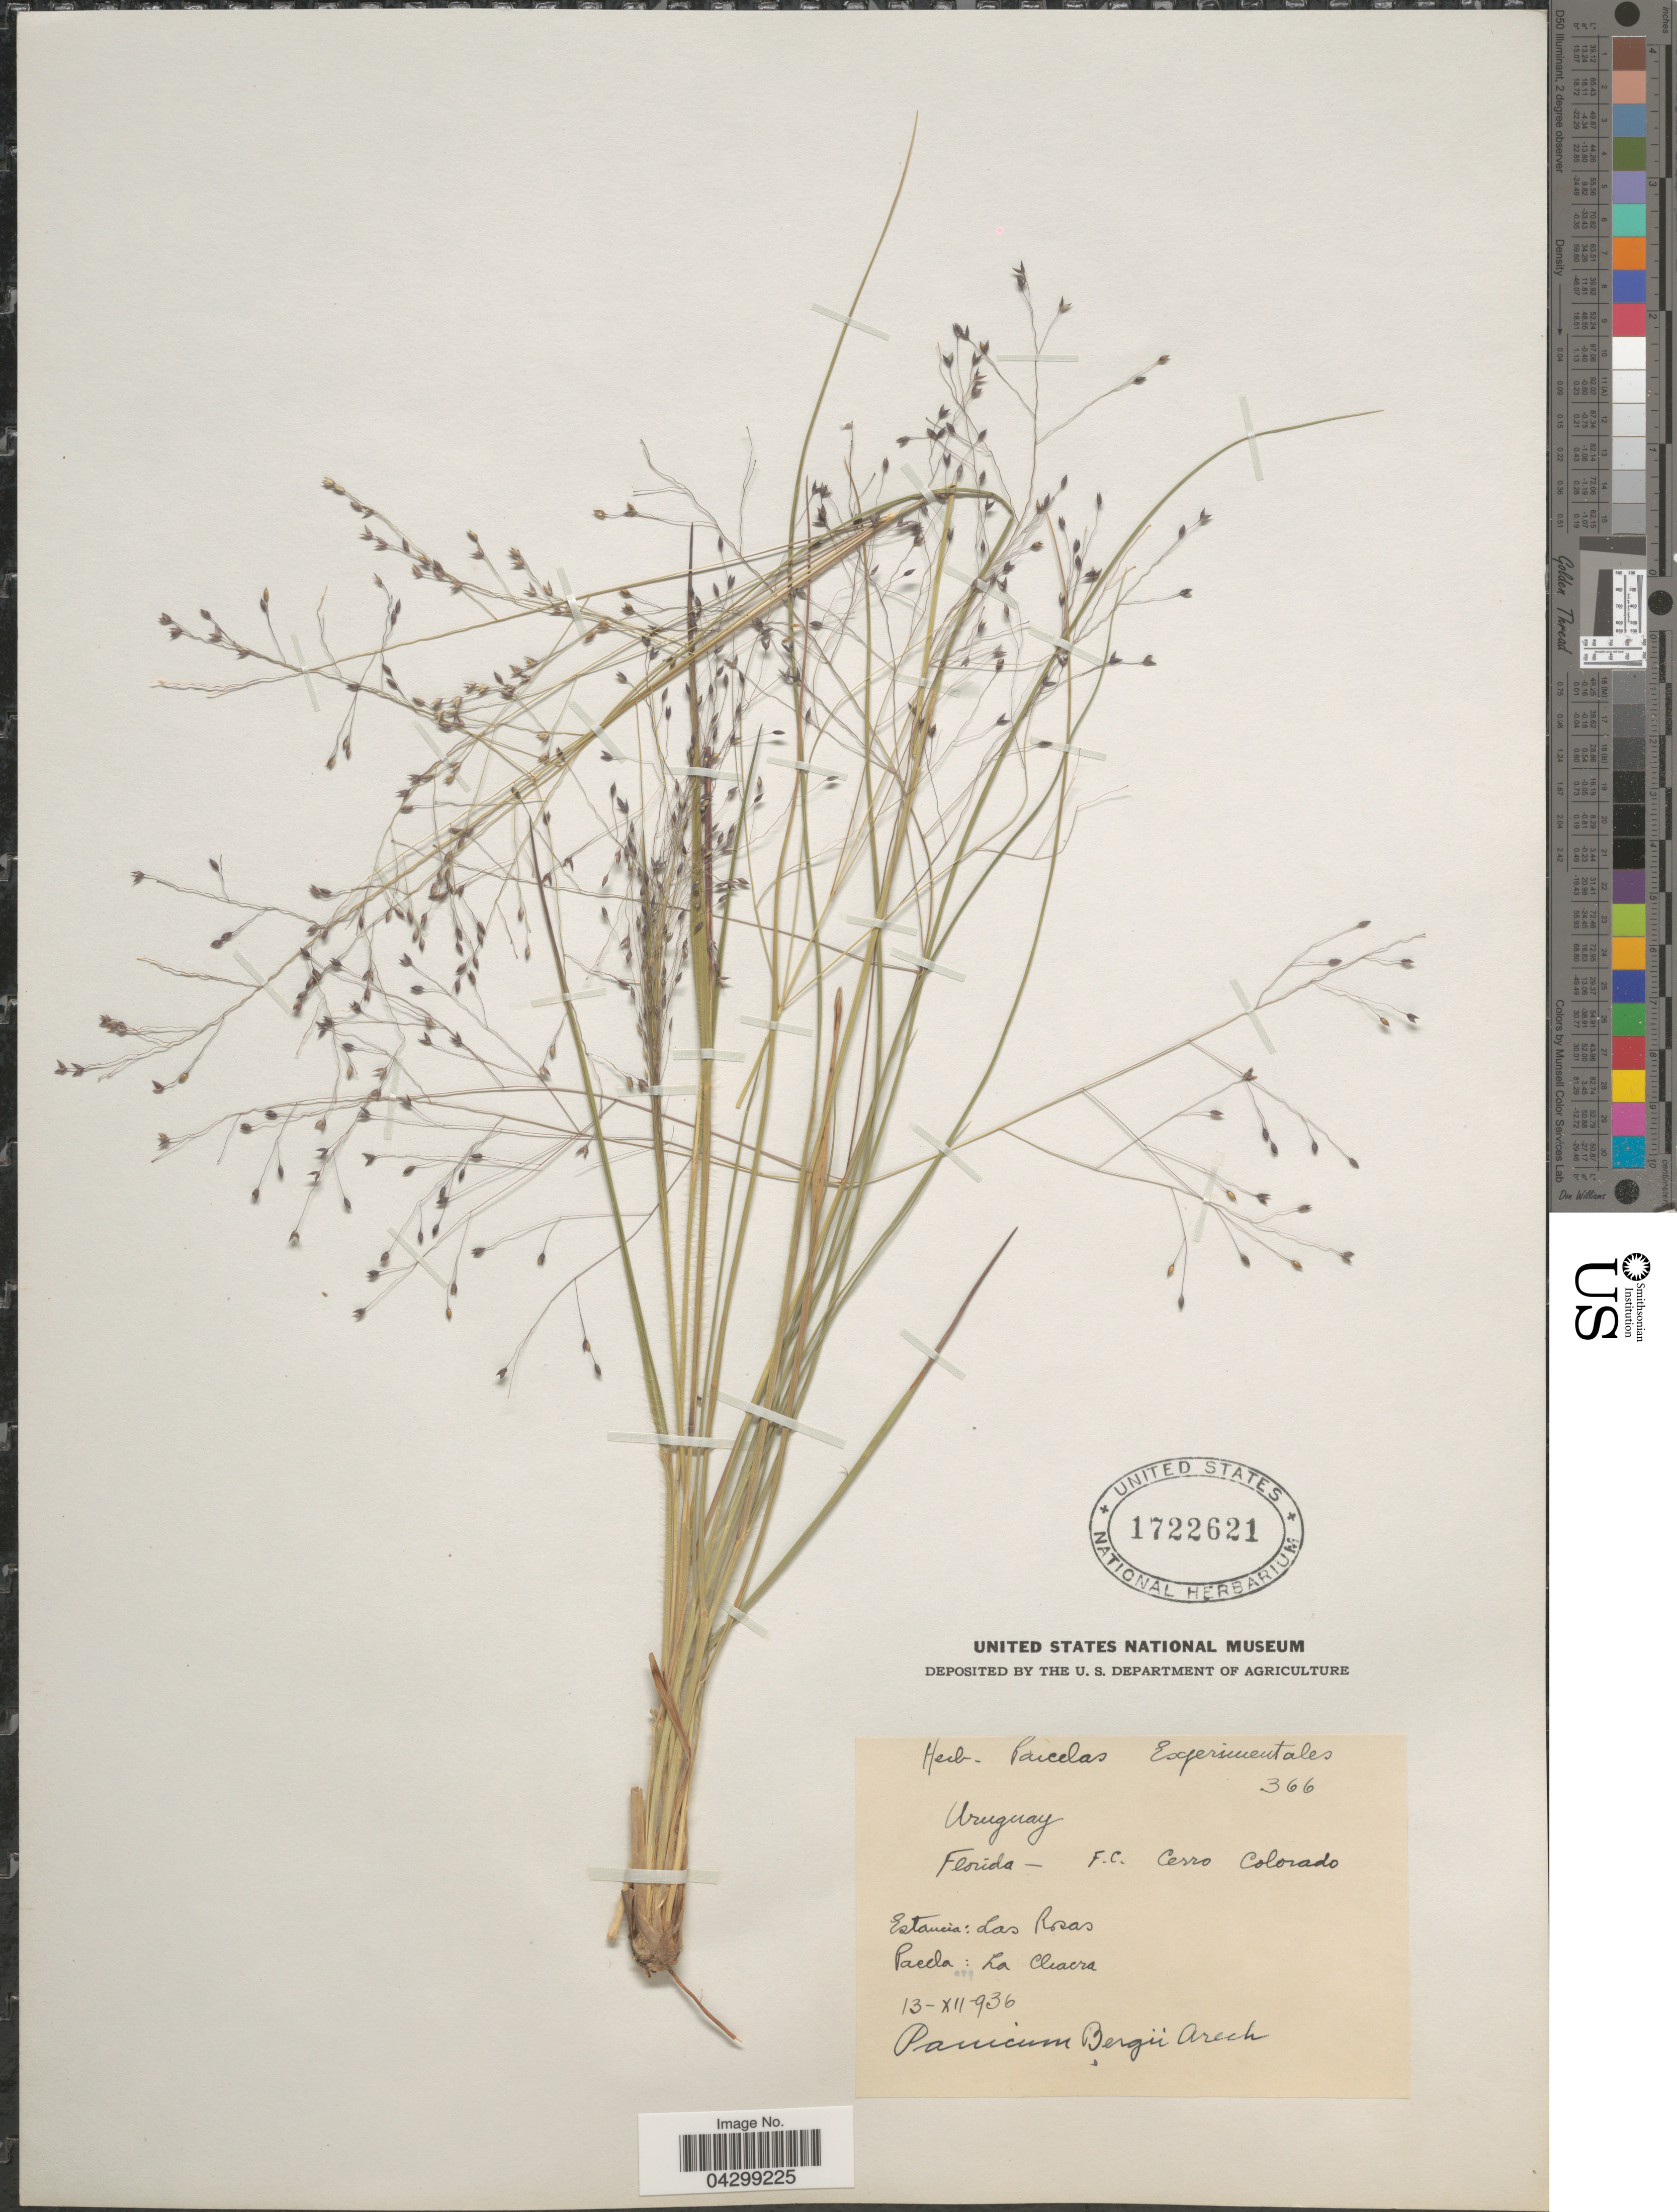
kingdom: Plantae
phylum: Tracheophyta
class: Liliopsida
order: Poales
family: Poaceae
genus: Panicum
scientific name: Panicum bergii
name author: Arechav.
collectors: ex herb. Parcelas Experimentales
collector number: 366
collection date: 1936-12-13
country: Uruguay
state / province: Florida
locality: F.C. Cerro Colorado. Estancia: Las Rosas. Parcela: La Chacra.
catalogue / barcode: US 1722621